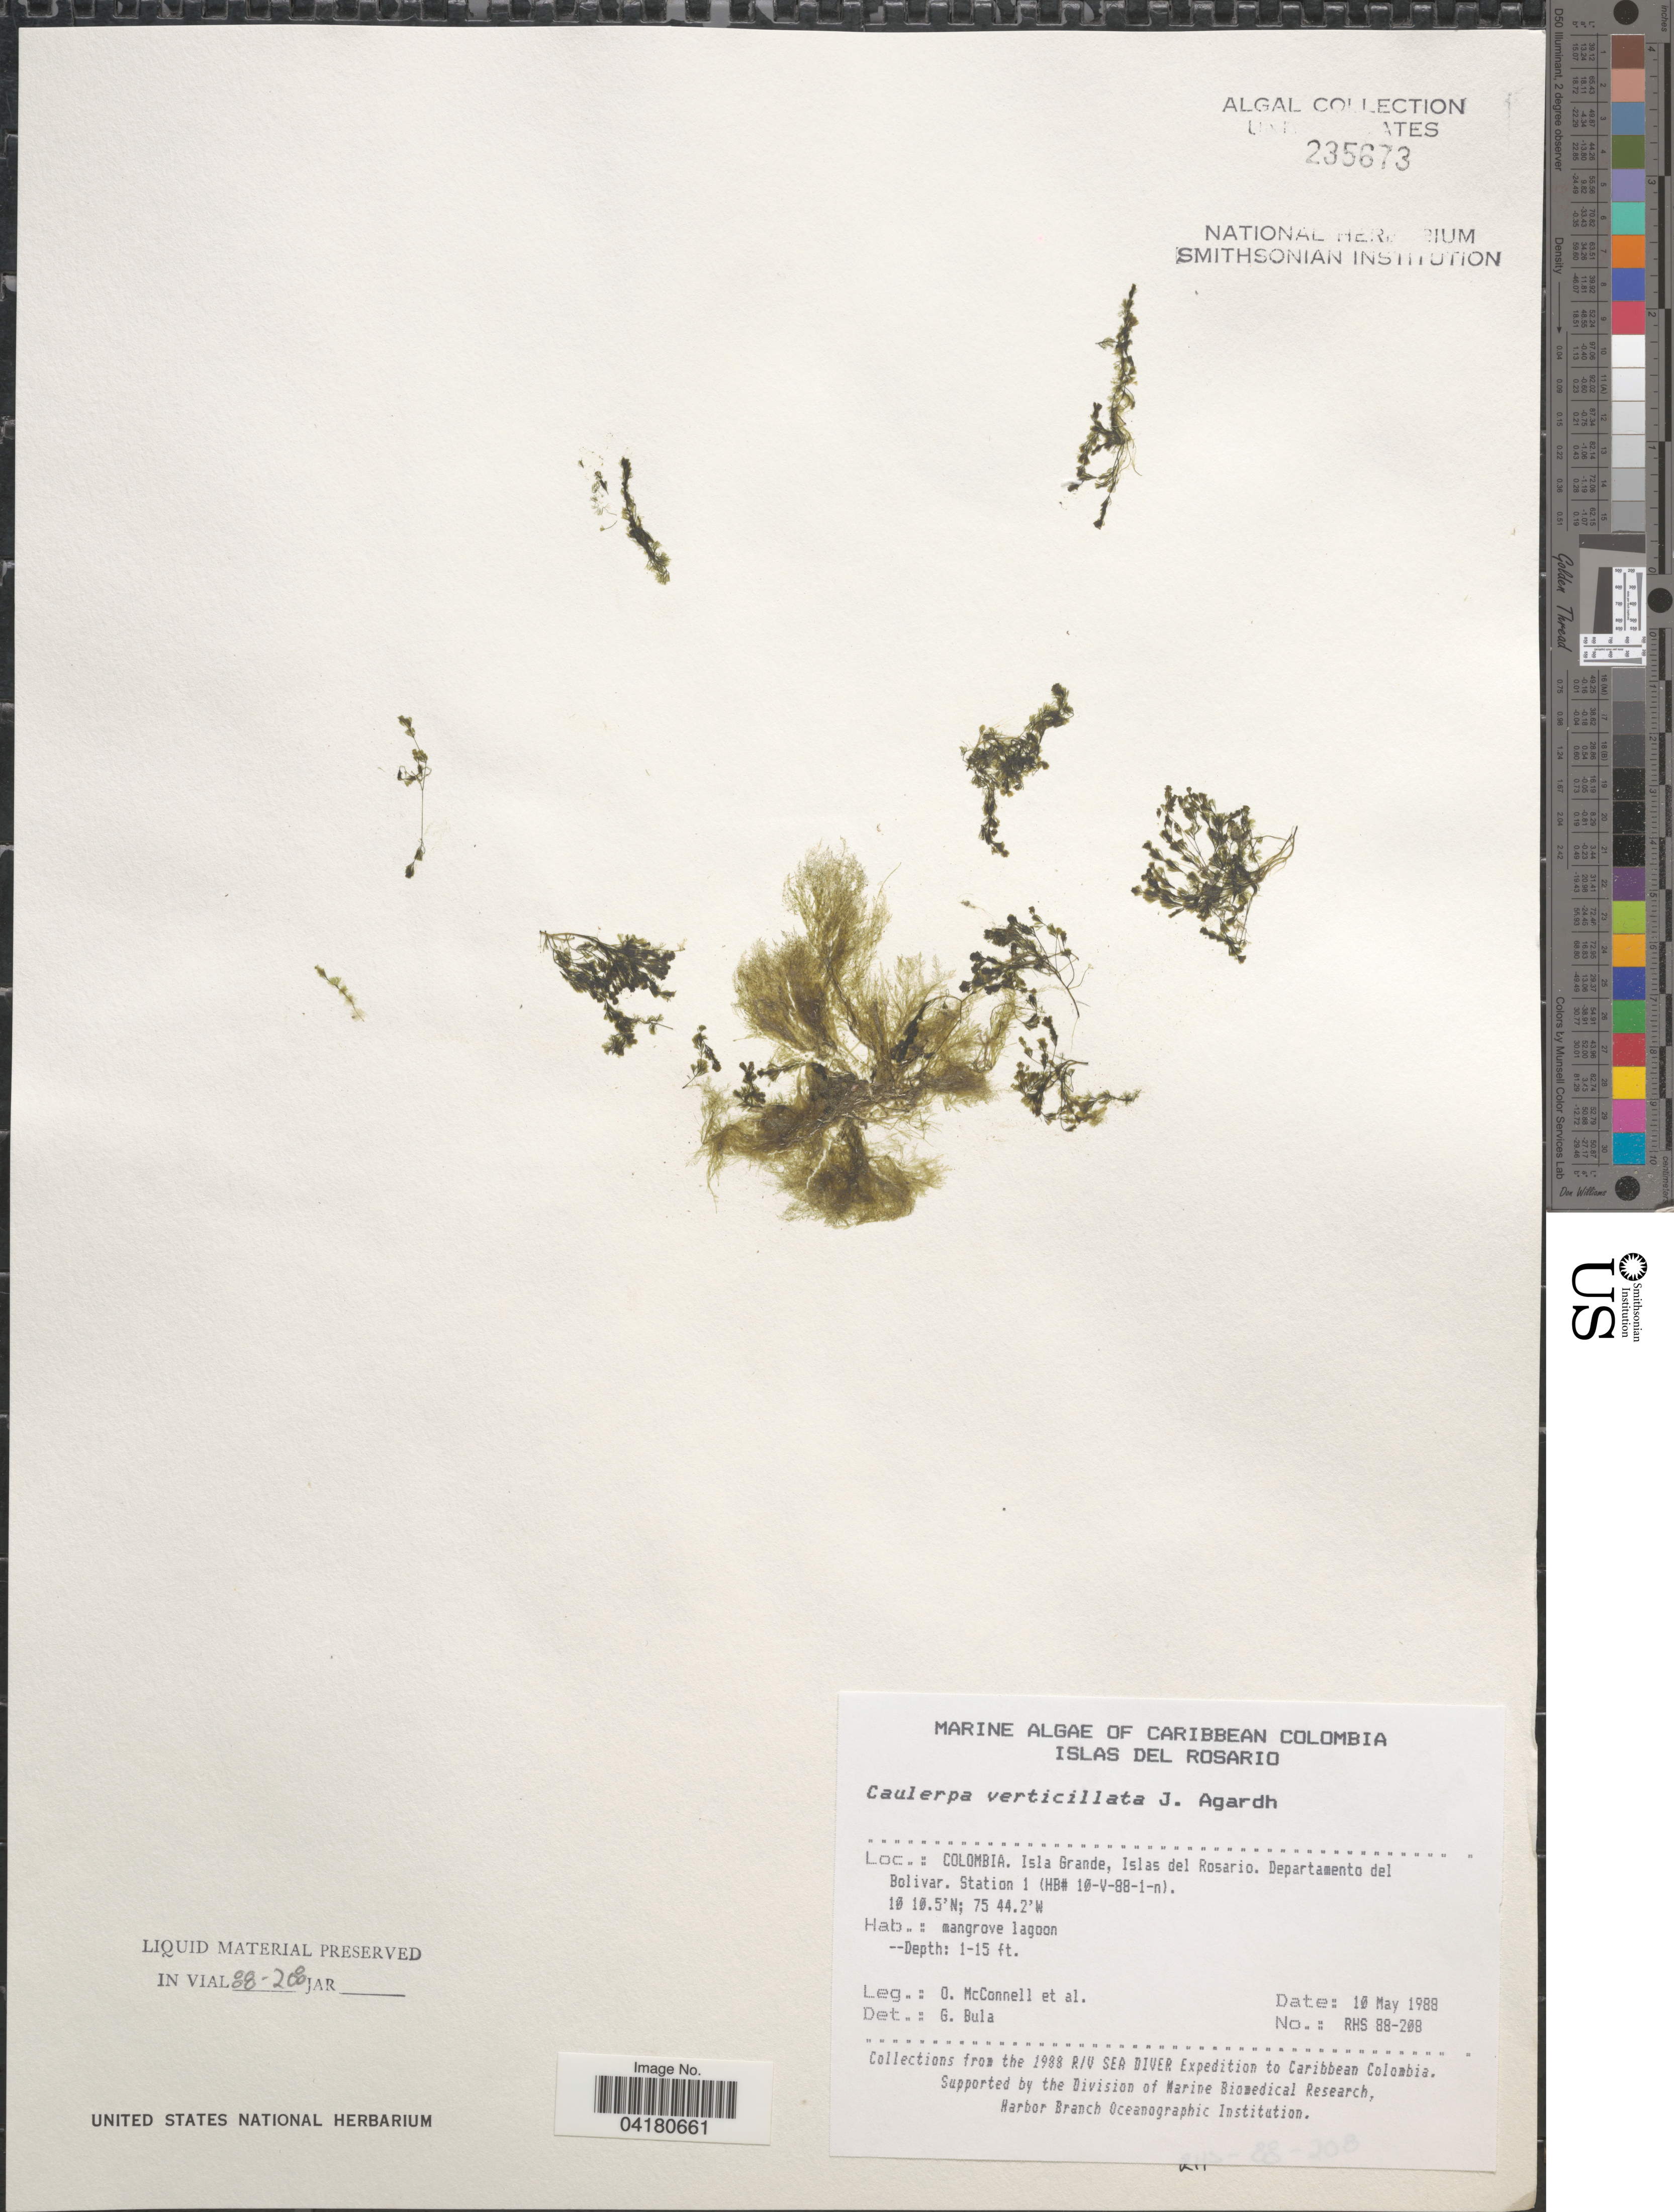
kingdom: Plantae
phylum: Chlorophyta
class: Ulvophyceae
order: Bryopsidales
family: Caulerpaceae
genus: Caulerpa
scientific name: Caulerpa verticillata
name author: J. Agardh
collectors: O. McConnell & et al.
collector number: RHS88-208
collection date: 1988-05-10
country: Colombia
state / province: Bolívar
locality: Caribbean Colombia. Isla Grande, Islas del Rosario. Departamento del Bolivar. Station 1 (HB# 10-V-88-1-n). The 1988 R/V Sea Diver Expedition to Caribbean Colombia.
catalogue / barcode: US 235673